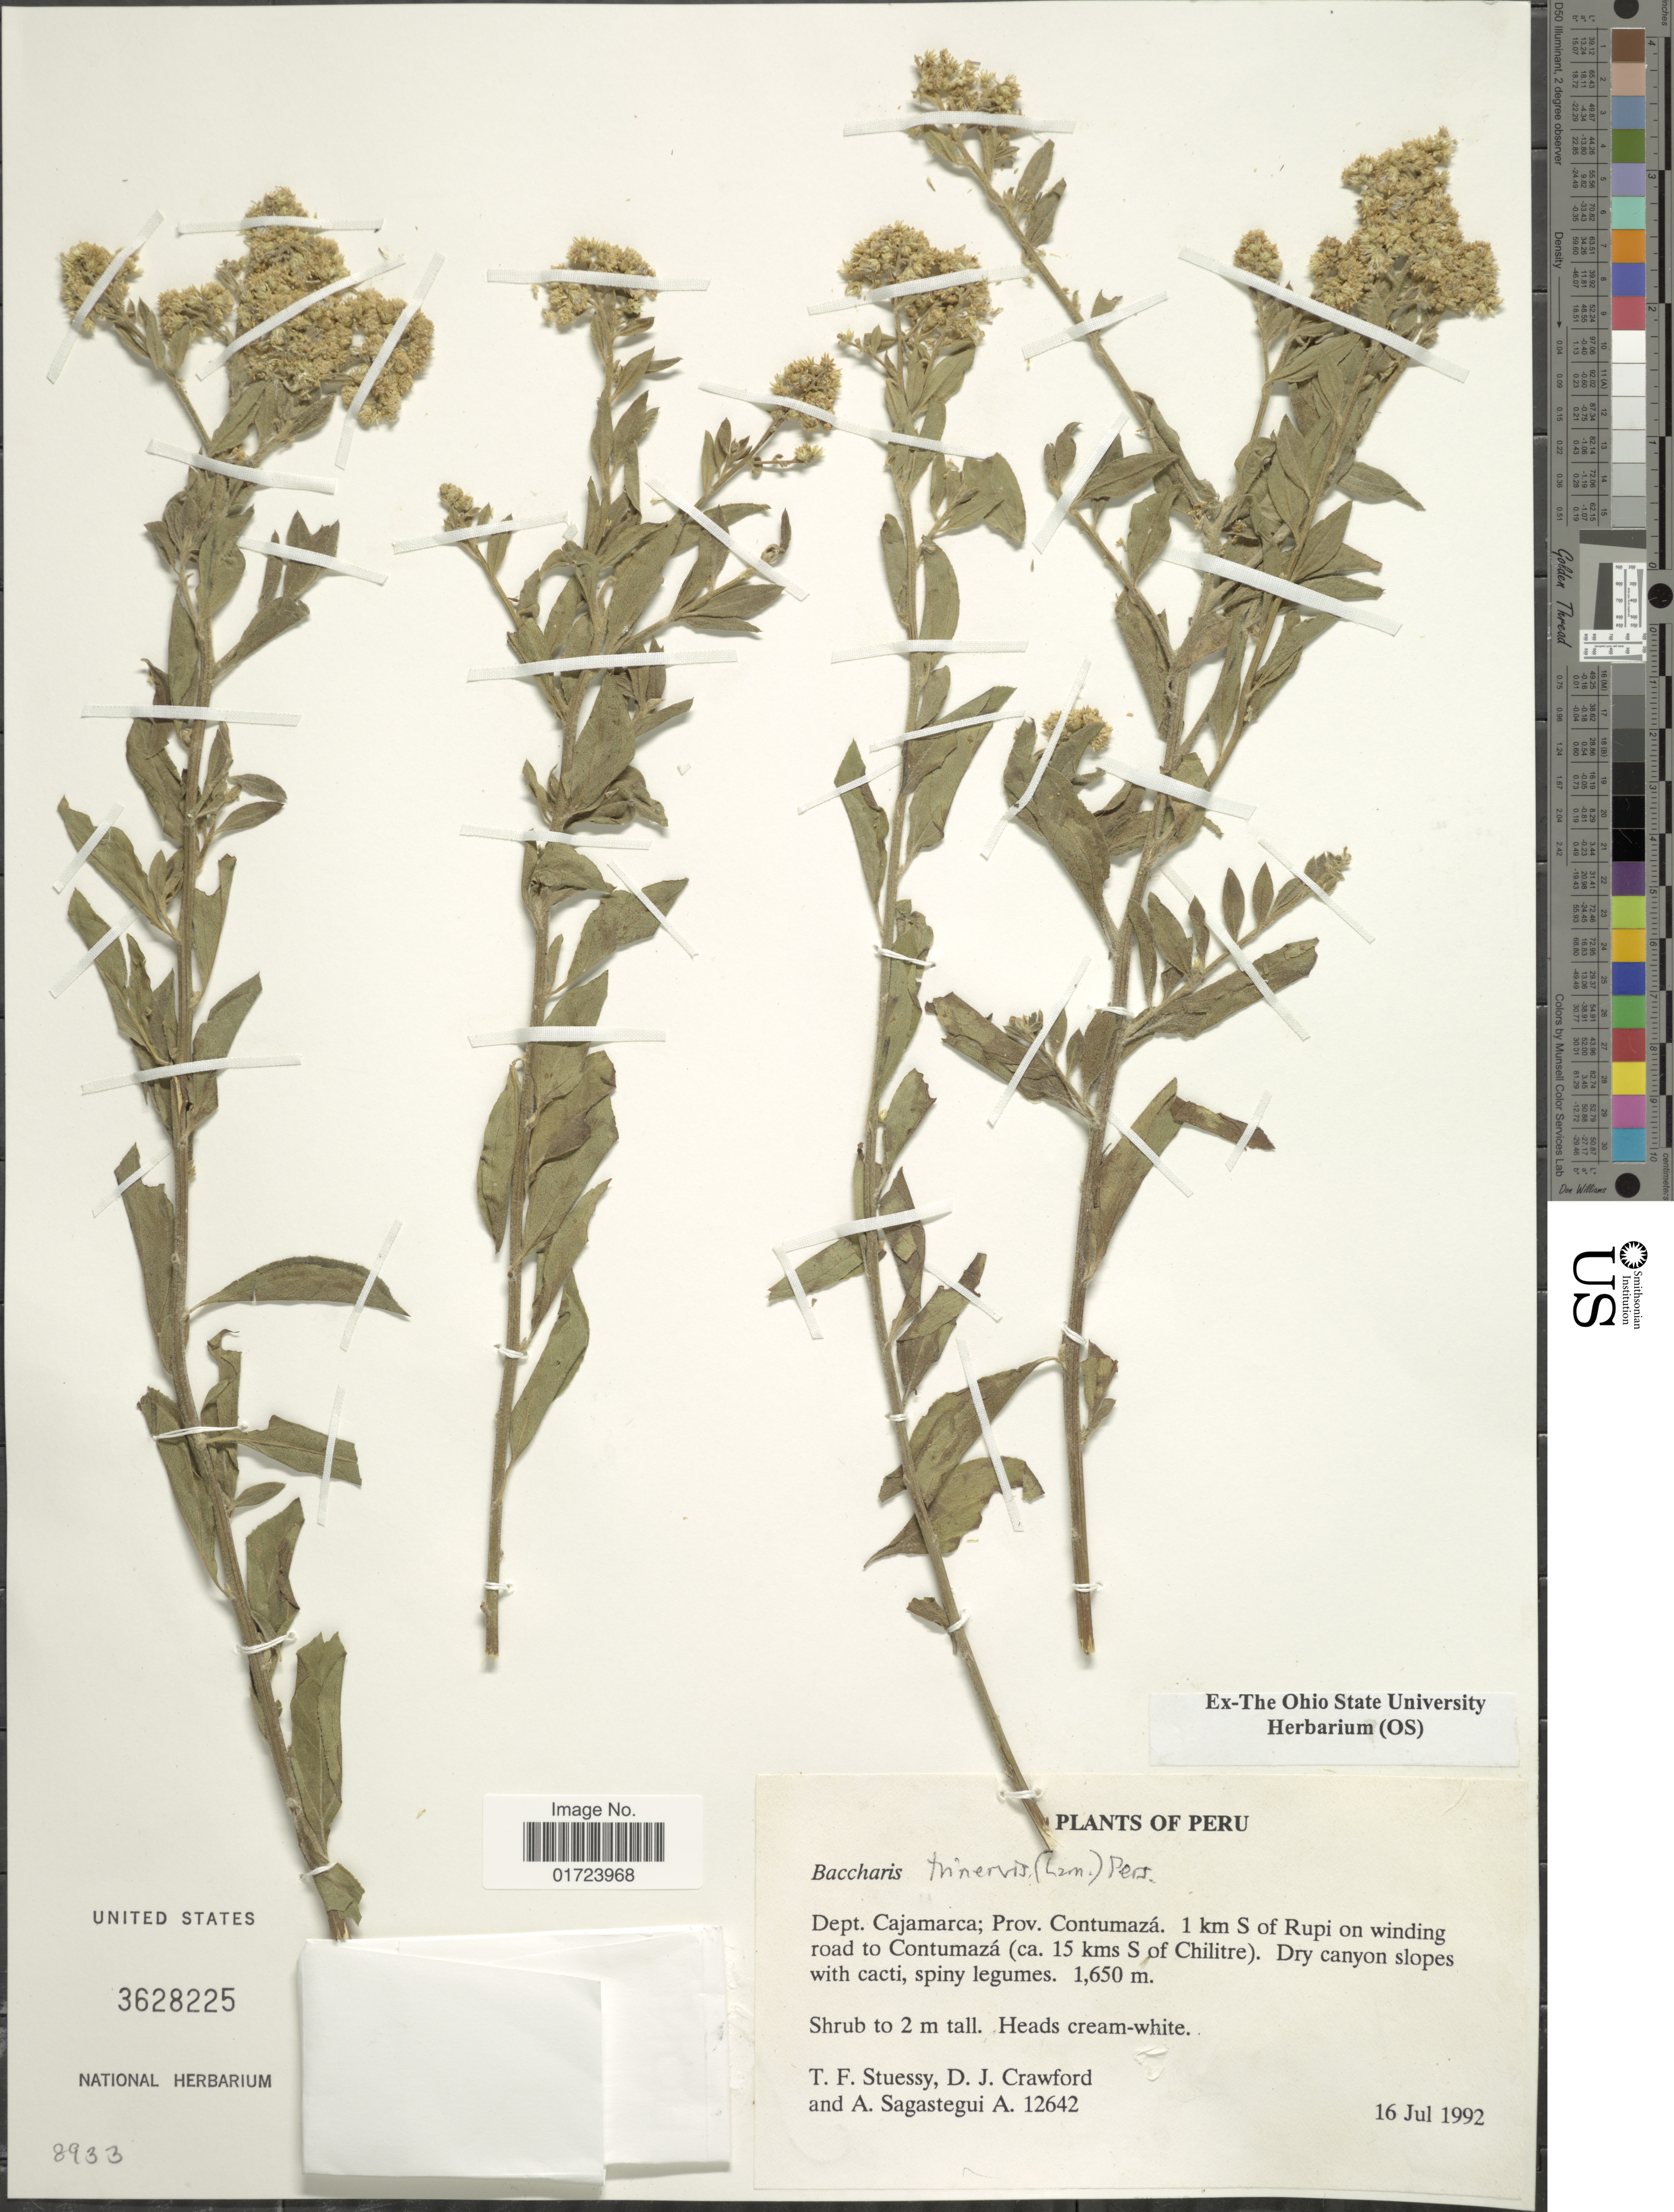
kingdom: Plantae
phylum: Tracheophyta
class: Magnoliopsida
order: Asterales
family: Asteraceae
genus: Baccharis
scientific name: Baccharis trinervis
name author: (Lam.) Pers.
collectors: T. Stuessy, D. Crawford & A. Sagástegui A.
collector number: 12642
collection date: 1992-07-16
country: Peru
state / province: Cajamarca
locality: Dept. Cajamarca: Prov. Contumaza. 1 km S of Rupi on winding road to Contumaza (ca. 15 kms S of Chilitre) .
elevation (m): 1650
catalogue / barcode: US 3628225